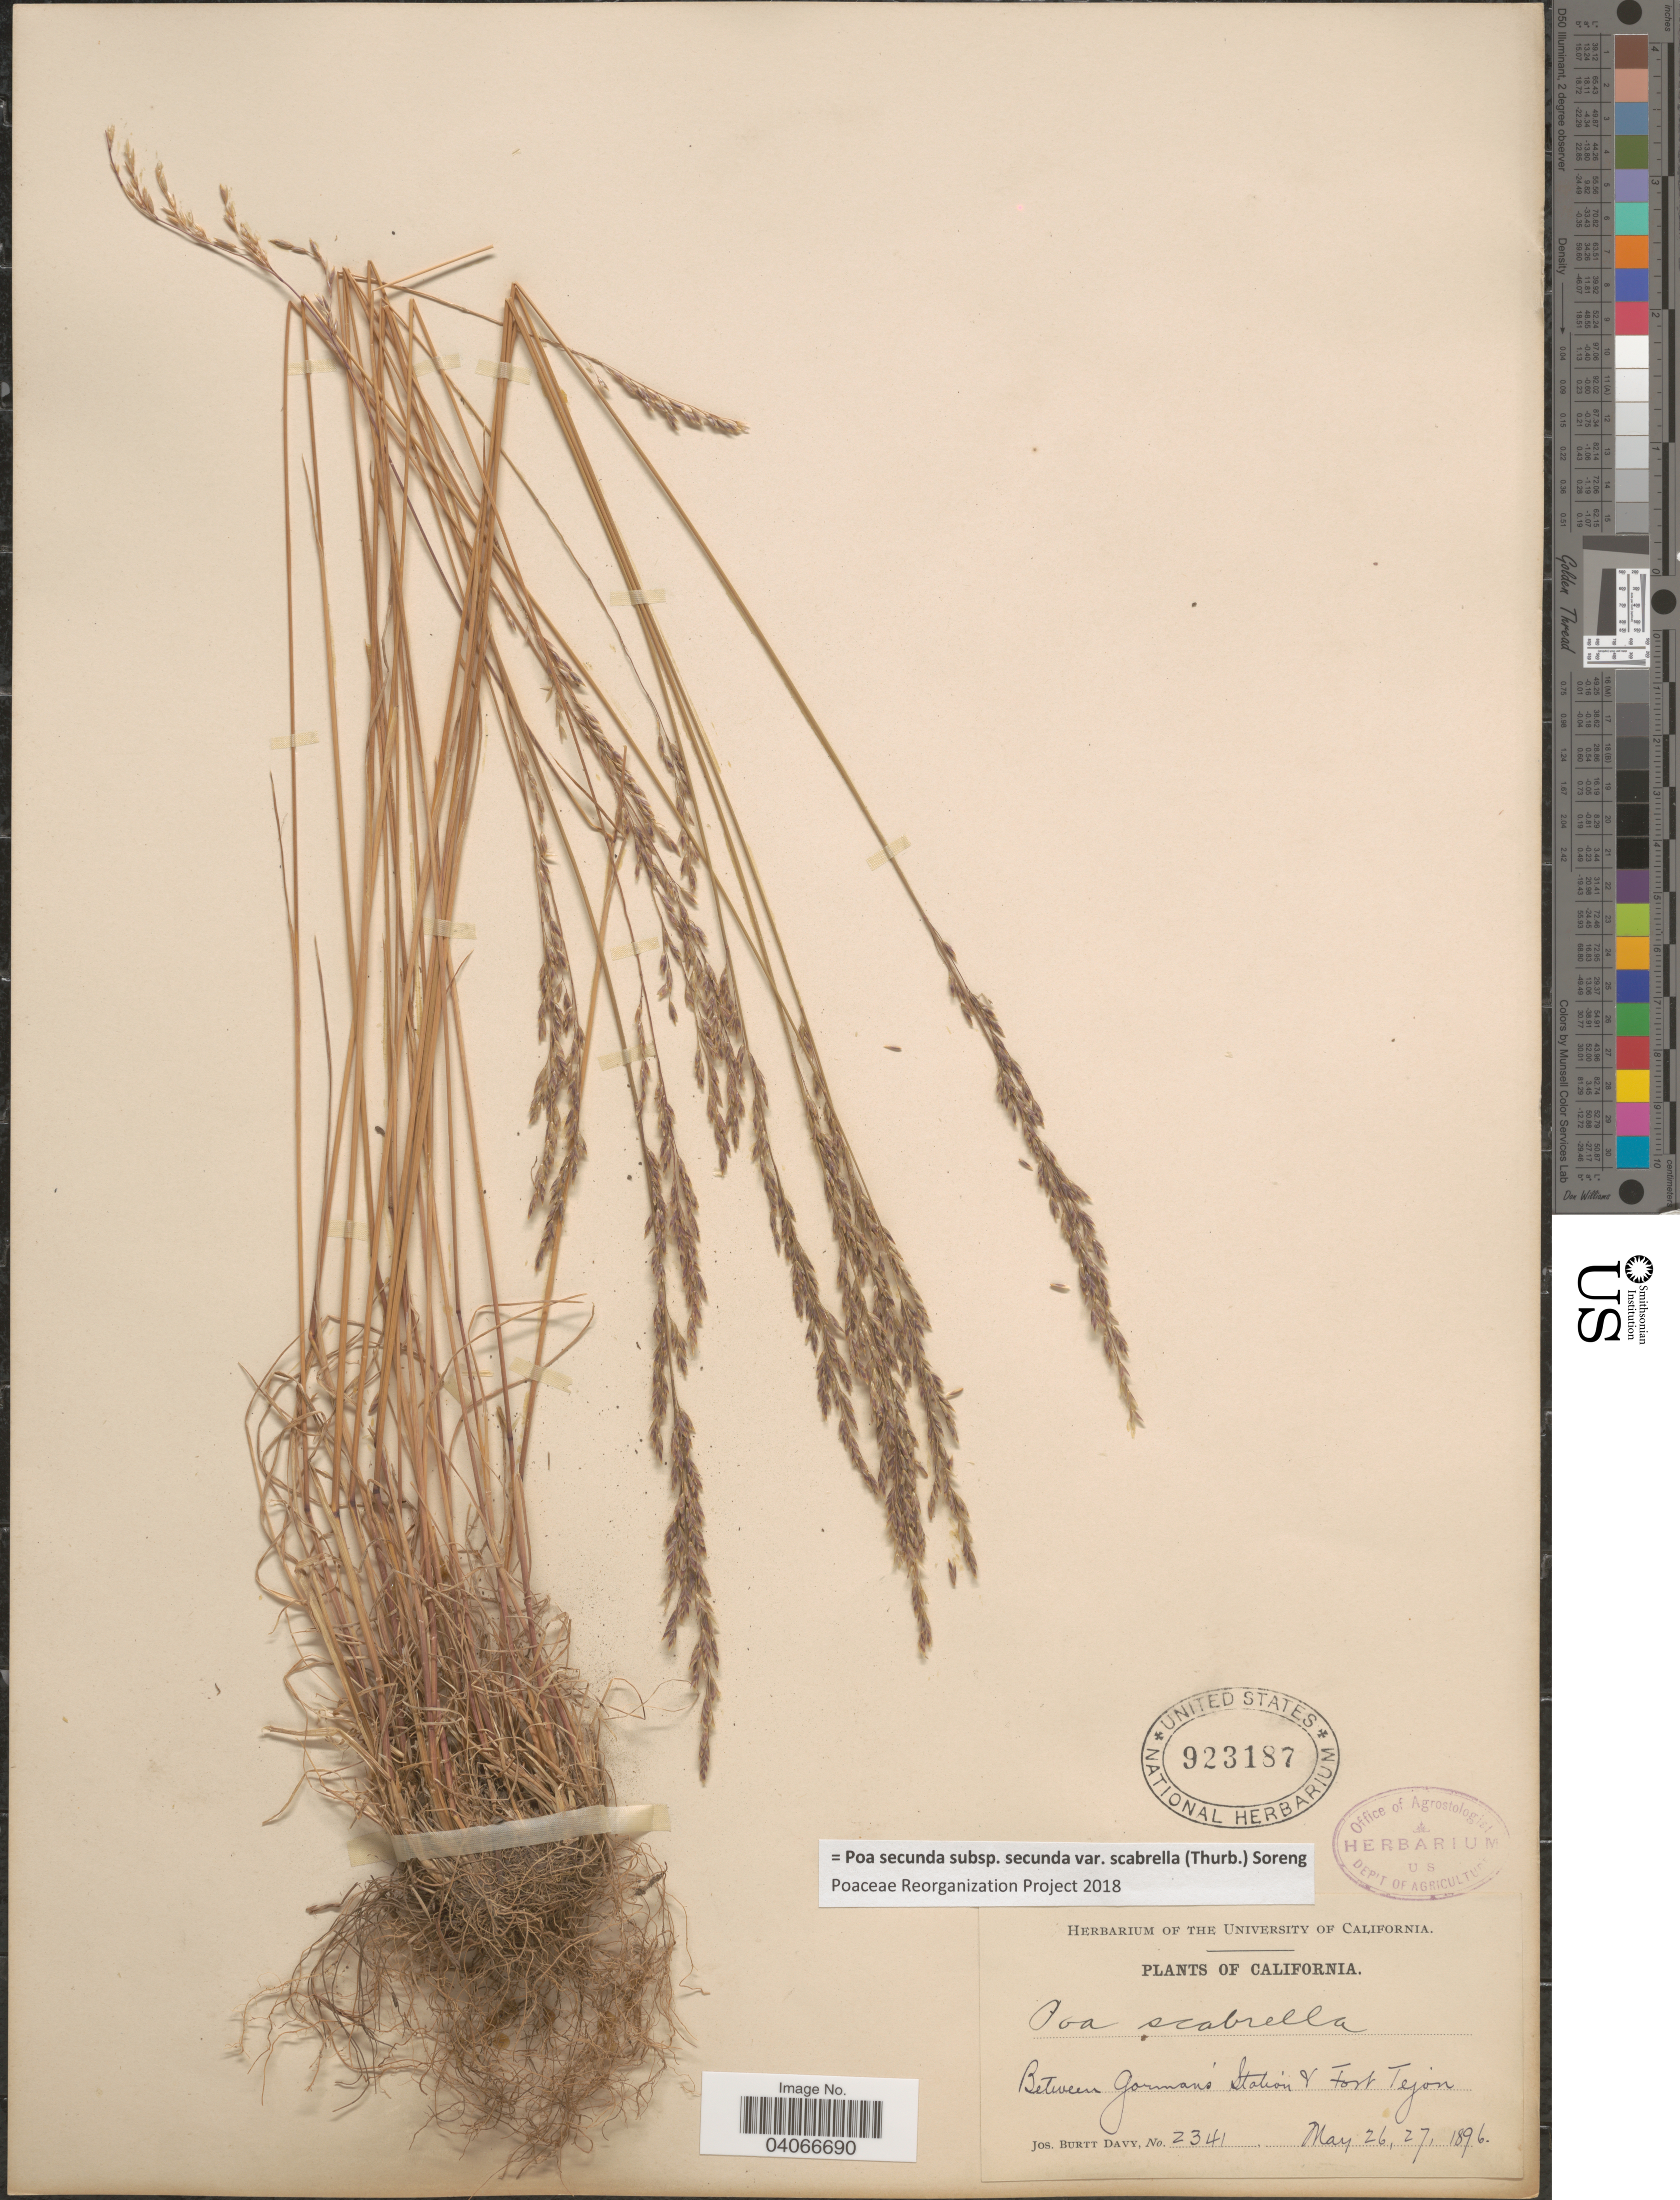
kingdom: Plantae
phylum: Tracheophyta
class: Liliopsida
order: Poales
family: Poaceae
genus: Poa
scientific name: Poa secunda subsp. secunda var. scabrella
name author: (Thurb.) Soreng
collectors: J. Burtt Davy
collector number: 2341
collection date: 1896-05-26/1896-05-27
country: United States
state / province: California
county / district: Kern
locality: Between Gorman's Station & Fort Tejon.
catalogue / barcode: US 923187